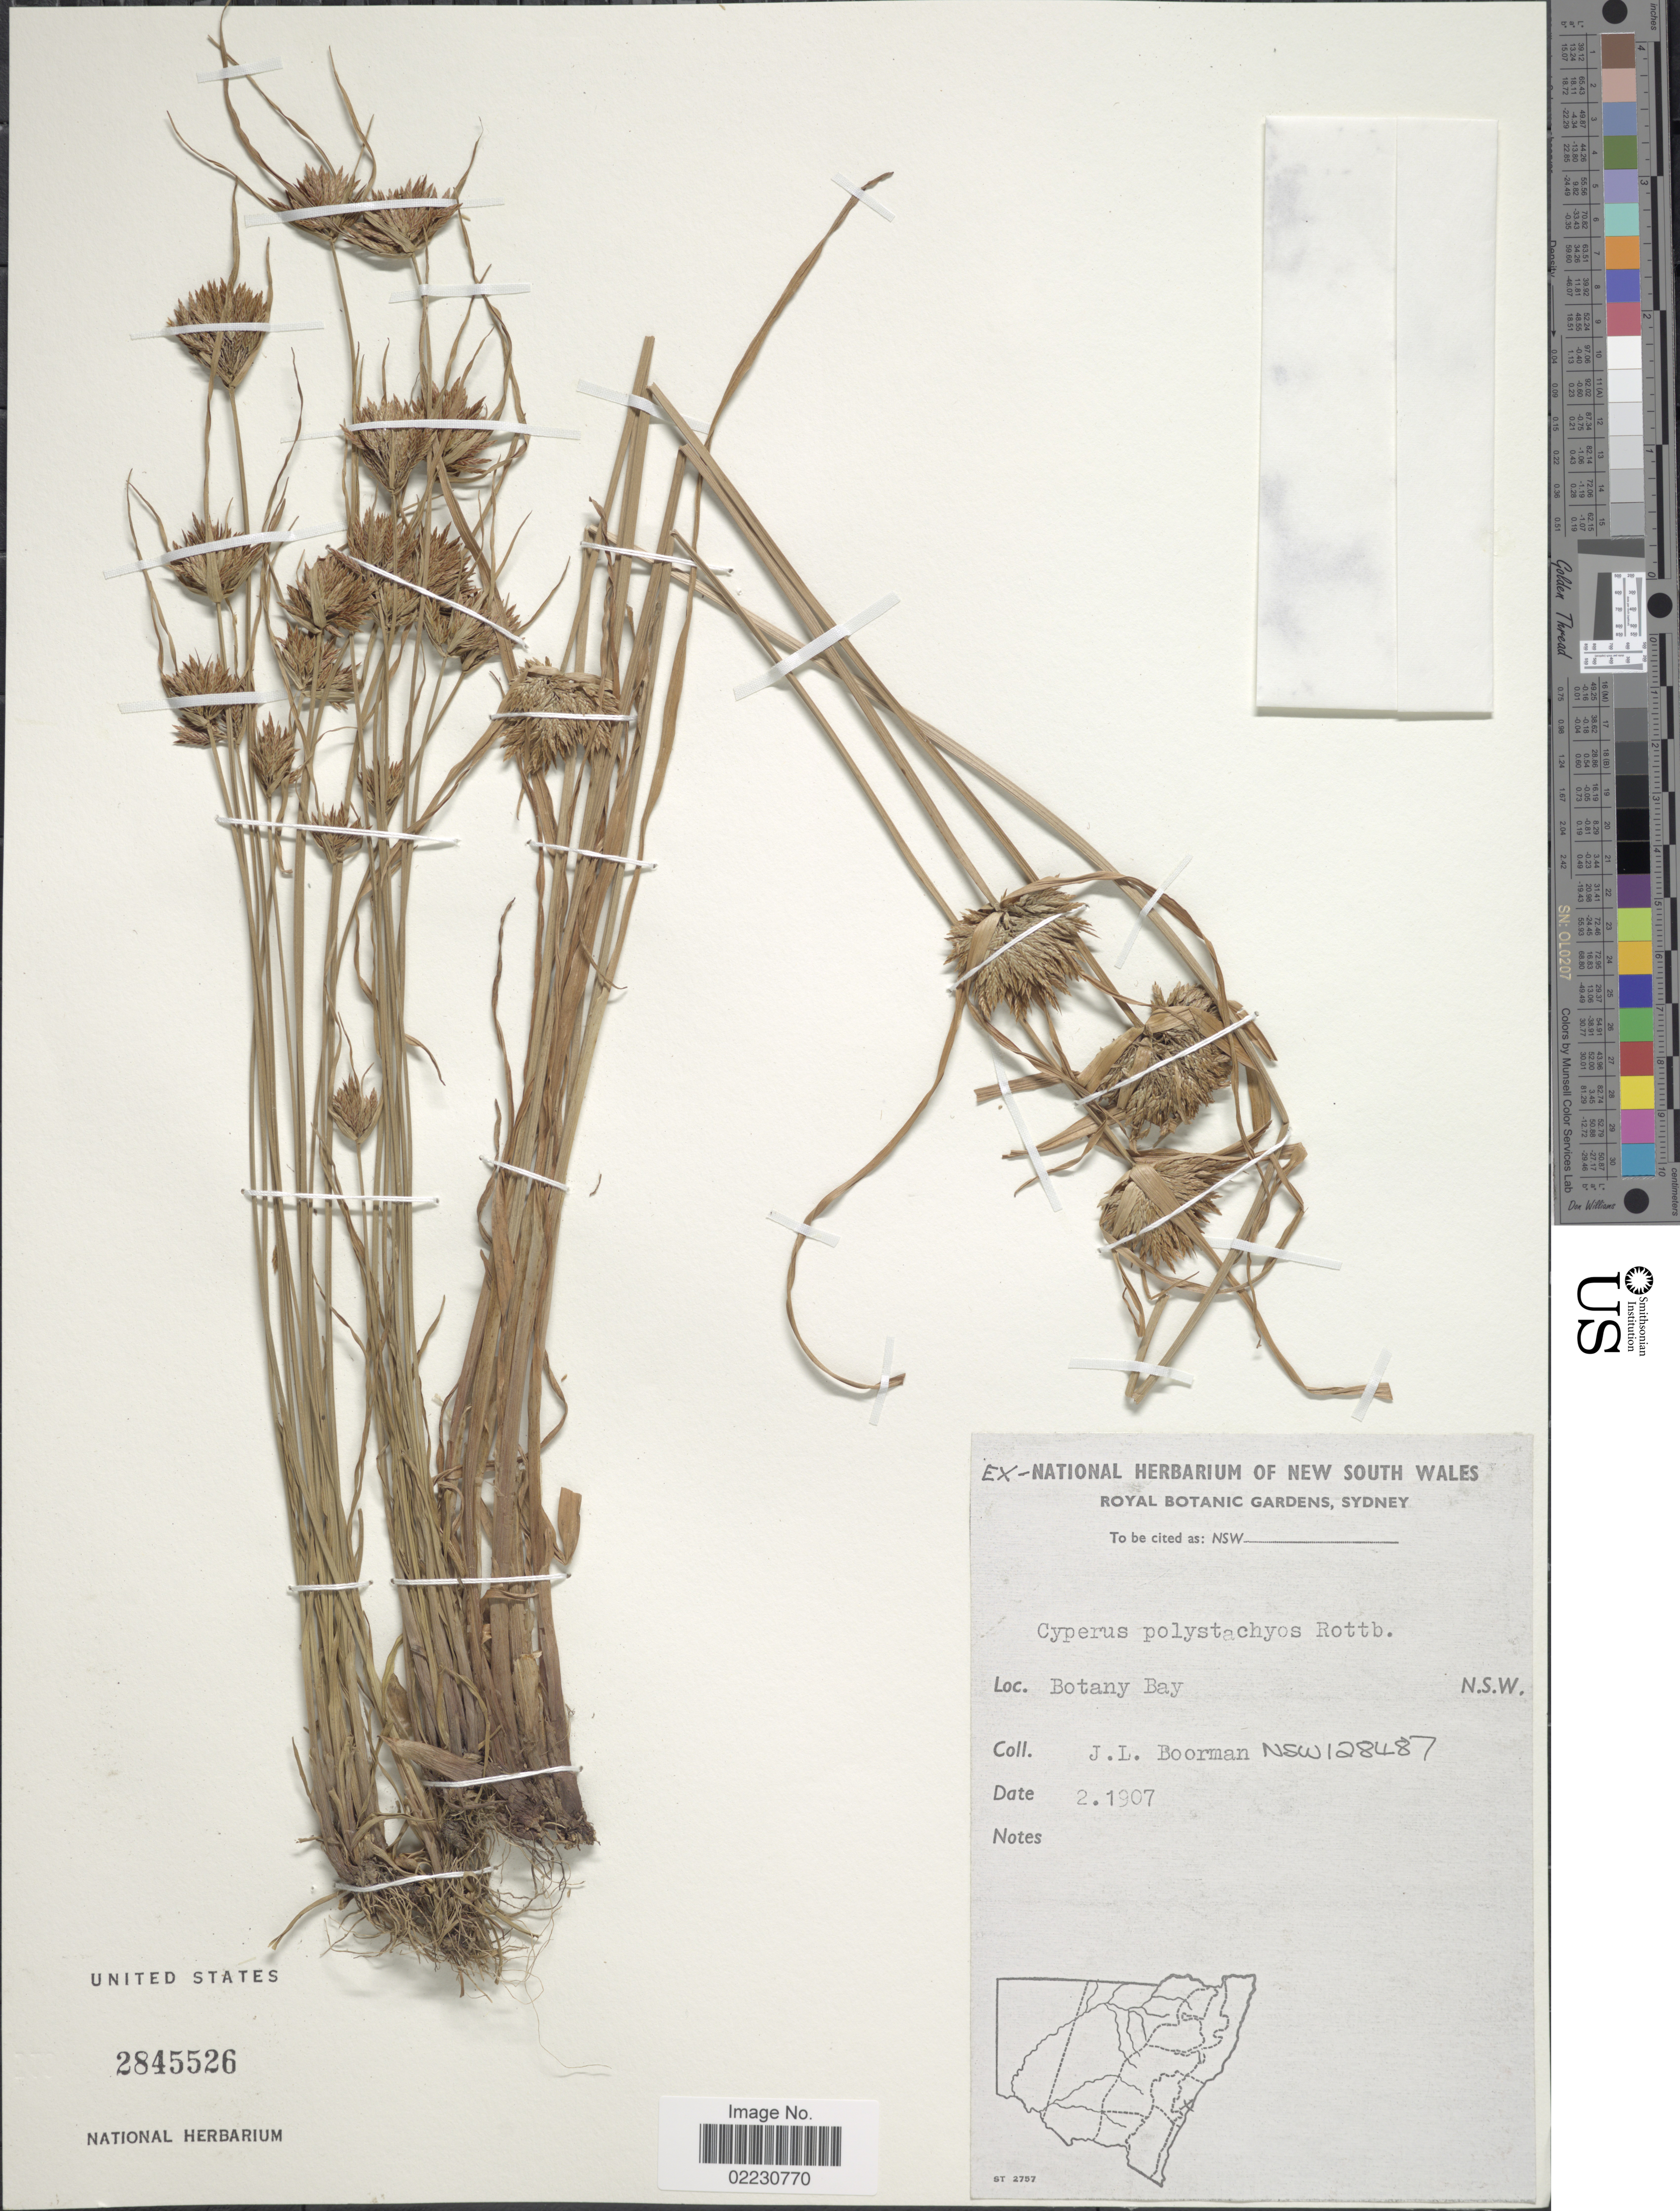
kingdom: Plantae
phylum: Tracheophyta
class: Liliopsida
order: Poales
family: Cyperaceae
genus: Cyperus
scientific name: Cyperus polystachyos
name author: Rottb.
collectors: J. Boorman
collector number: NSW128487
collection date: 1907-02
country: Australia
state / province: New South Wales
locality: Botany Bay, N.S.W.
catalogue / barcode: US 2845526